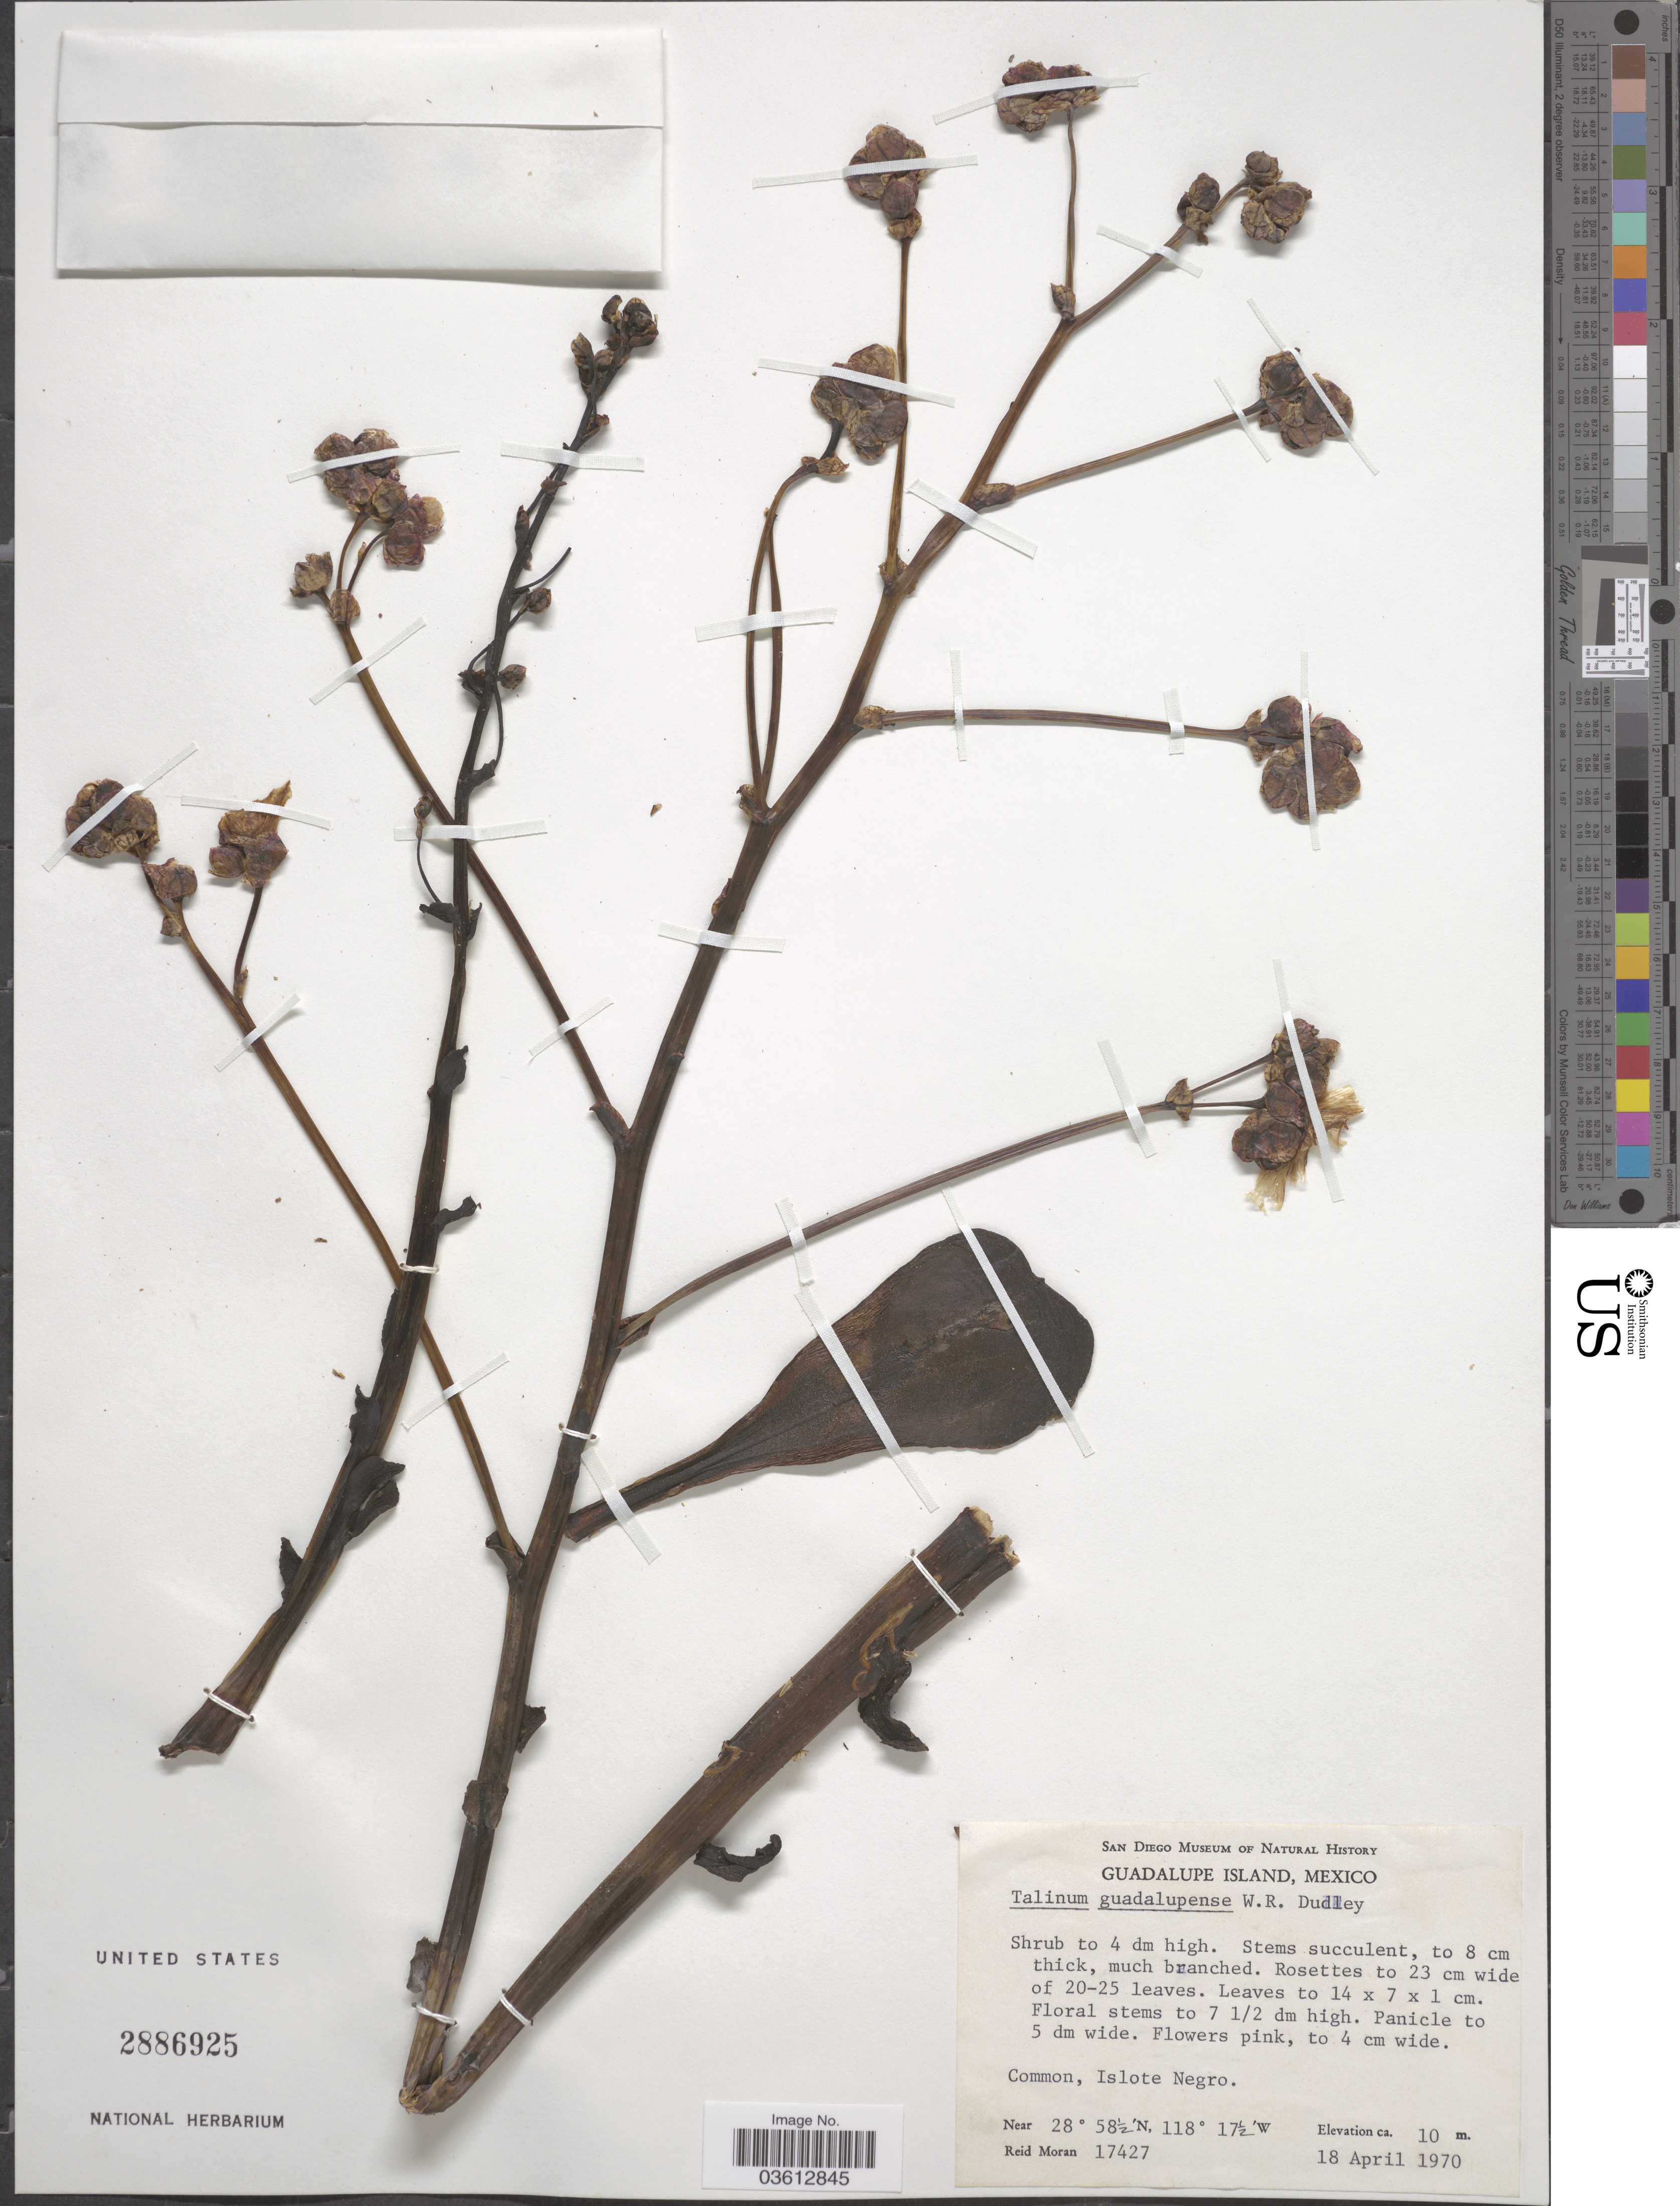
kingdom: Plantae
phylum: Tracheophyta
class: Magnoliopsida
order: Caryophyllales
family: Montiaceae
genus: Cistanthe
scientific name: Cistanthe guadalupensis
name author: (M.G. Dudley) Carolin ex Hershk.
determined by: Strong, Mark T., (BOT), Smithsonian Institution - National Museum of Natural History (UNITED STATES)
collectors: R. Moran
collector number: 17427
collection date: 1970-04-18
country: Mexico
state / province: Baja California Norte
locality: Guadalupe Island. Islote Negro.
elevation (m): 10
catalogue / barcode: US 2886925